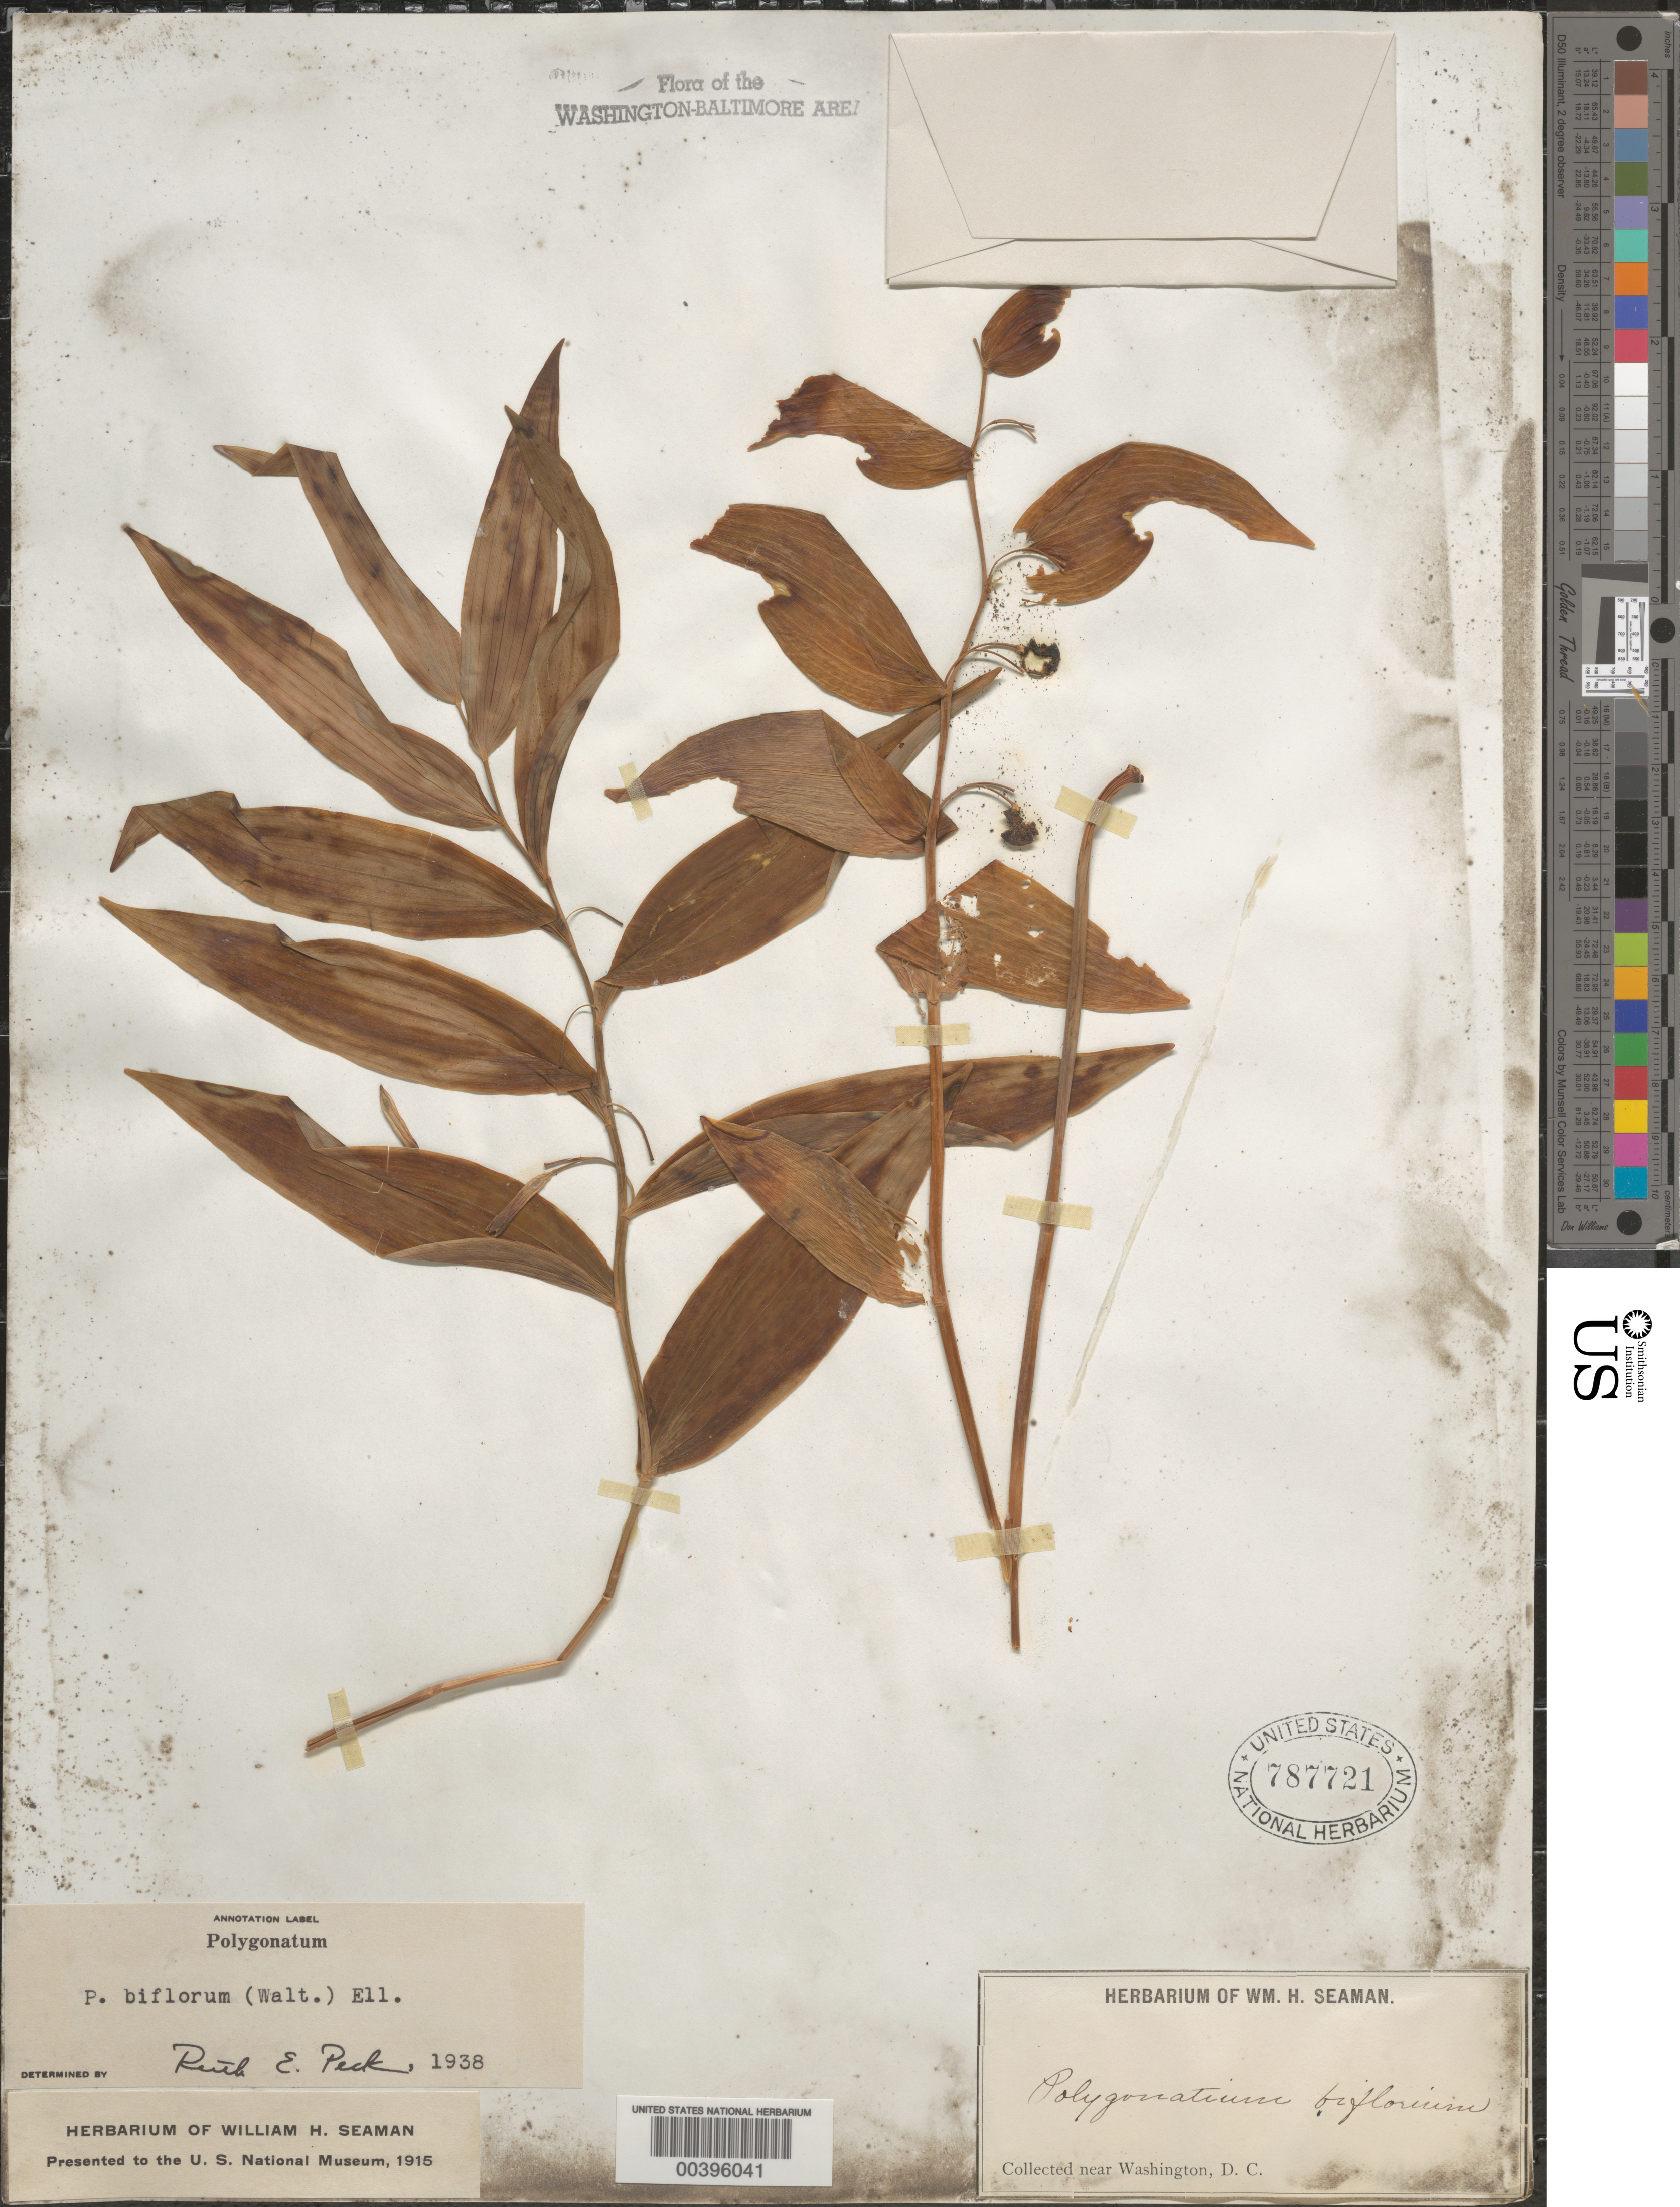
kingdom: Plantae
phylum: Tracheophyta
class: Liliopsida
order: Asparagales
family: Asparagaceae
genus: Polygonatum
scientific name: Polygonatum biflorum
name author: (Walter) Elliott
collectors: W. Seaman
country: United States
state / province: District of Columbia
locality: Vicinity of Washington, DC.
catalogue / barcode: US 787721